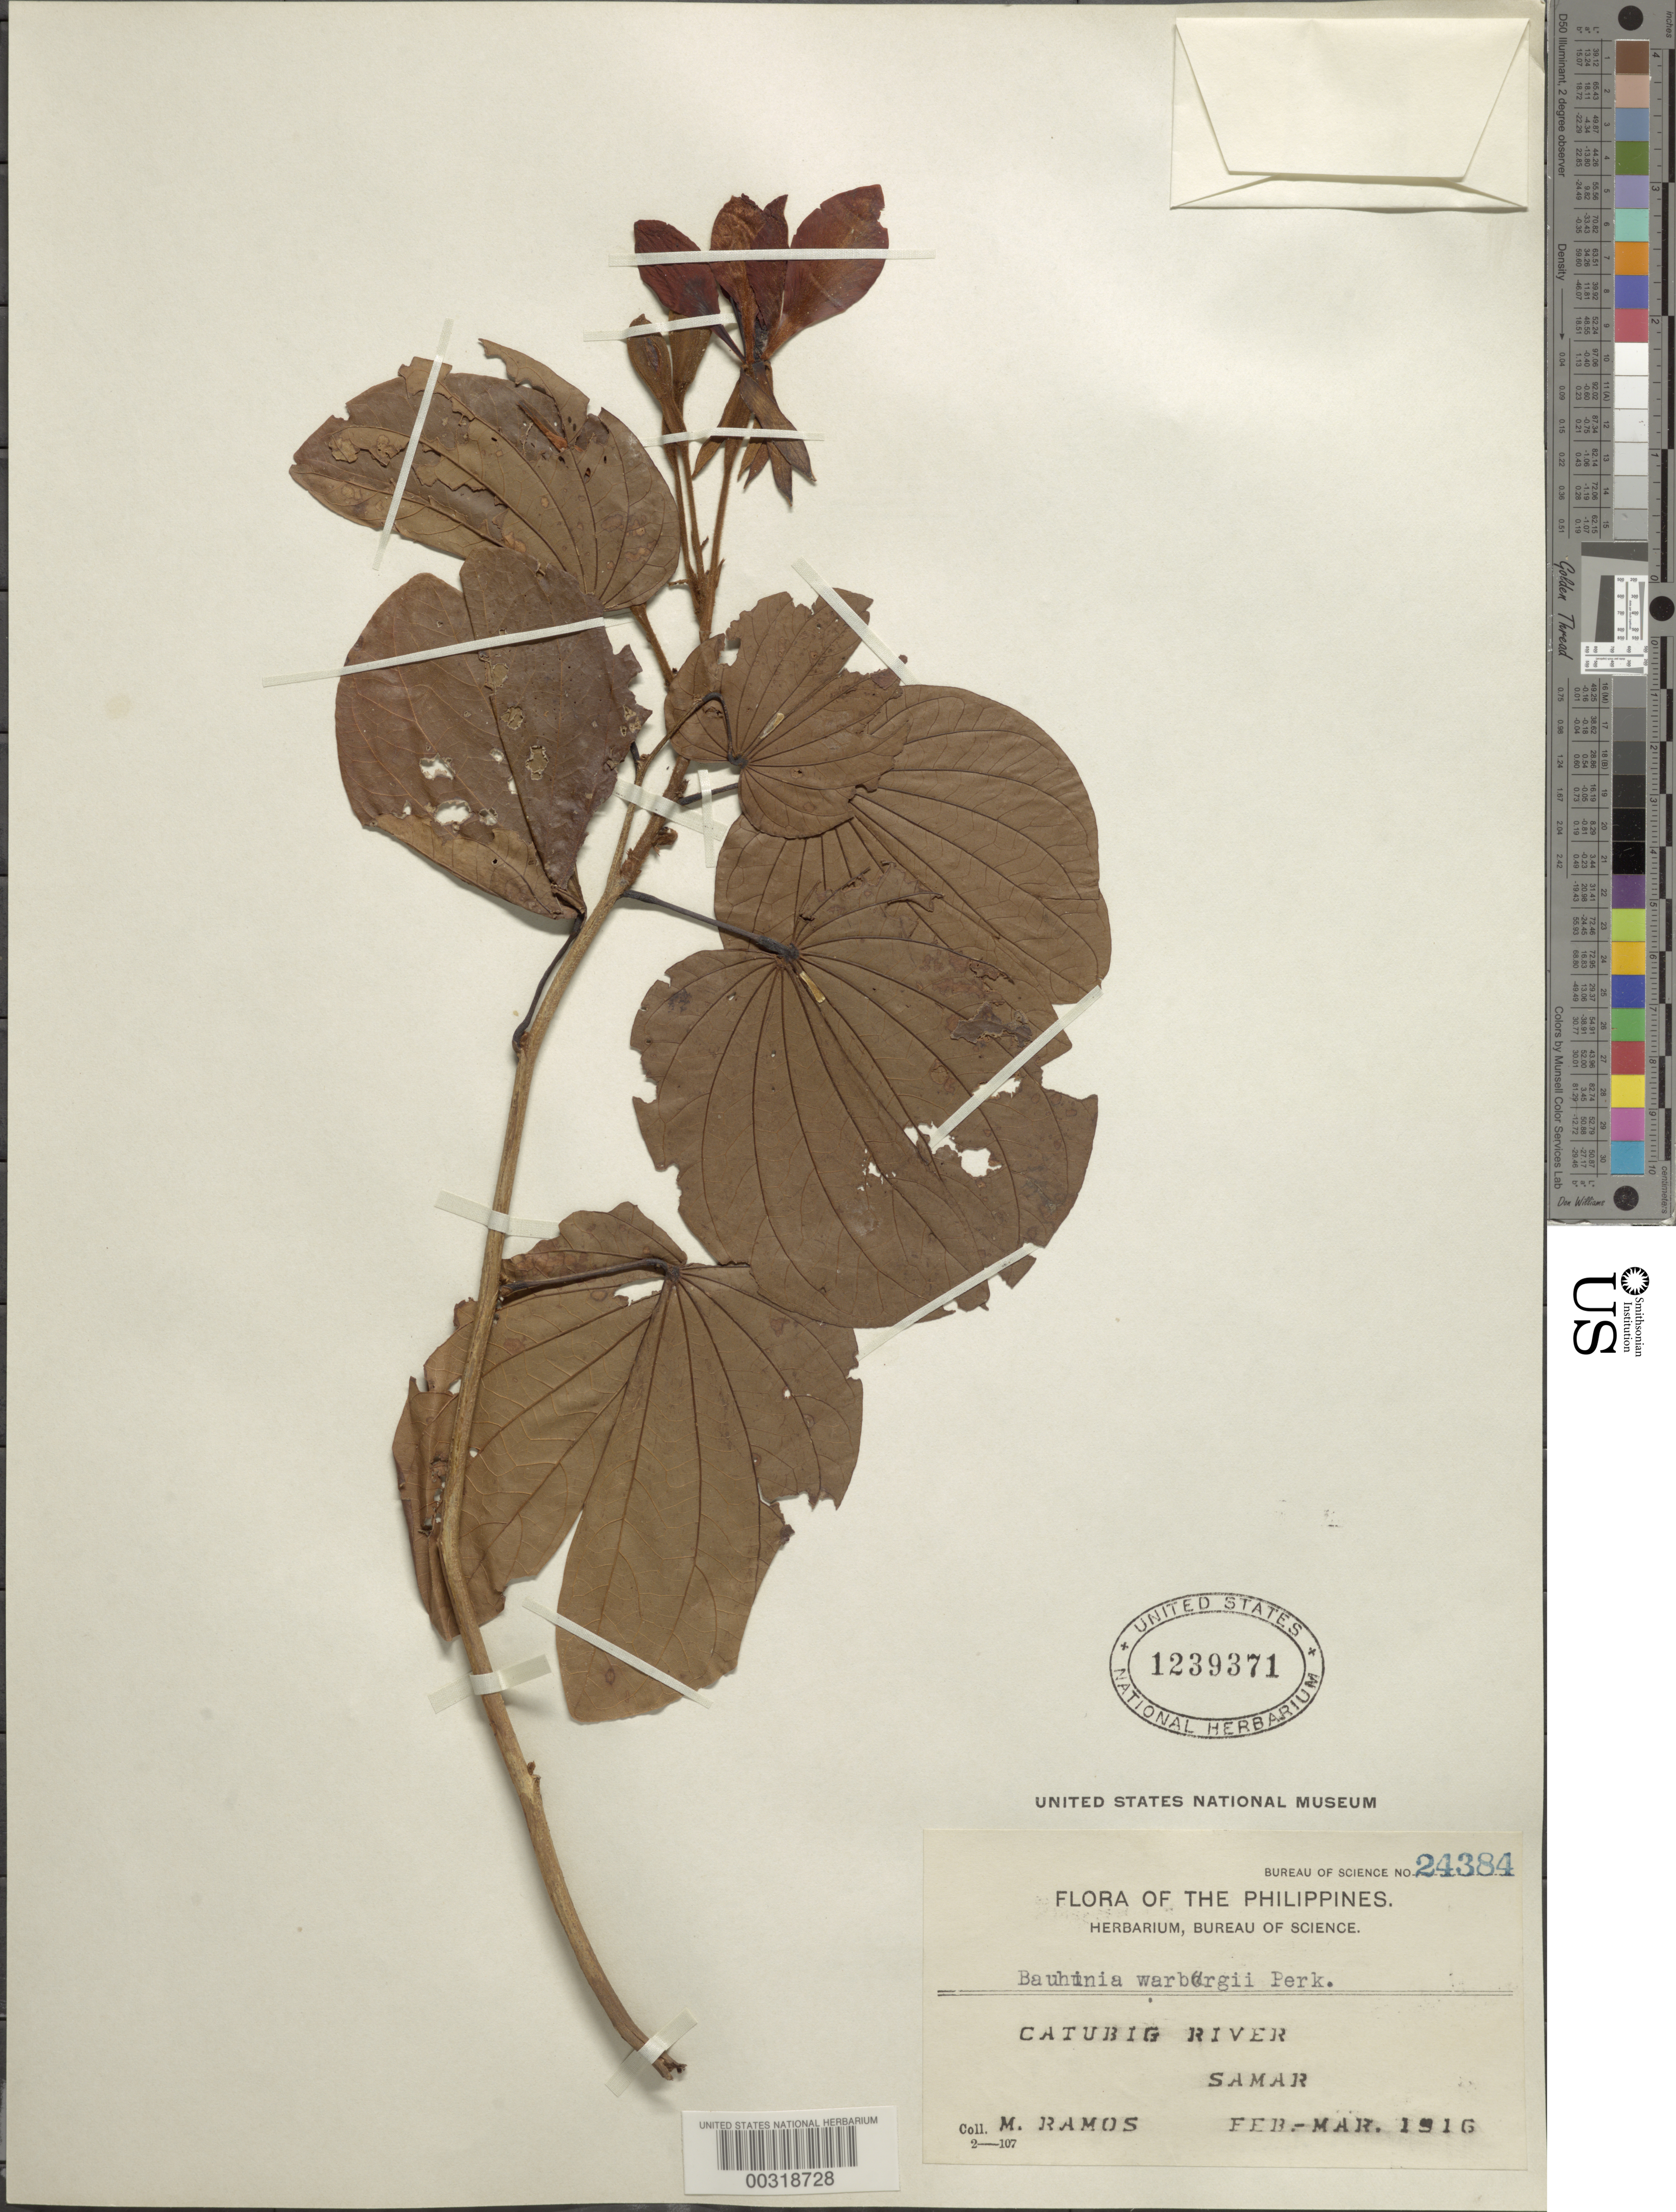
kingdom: Plantae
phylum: Tracheophyta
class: Magnoliopsida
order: Fabales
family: Fabaceae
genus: Phanera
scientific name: Phanera lingua var. lingua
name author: (DC.) Miq.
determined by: U.S. National Herbarium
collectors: M. Ramos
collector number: Bureau Of Science No. 24384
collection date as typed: Feb 1916 to -- Mar 1916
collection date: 1916-02/1916-03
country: Philippines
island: Samar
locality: Catubig river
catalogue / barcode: US 1239371